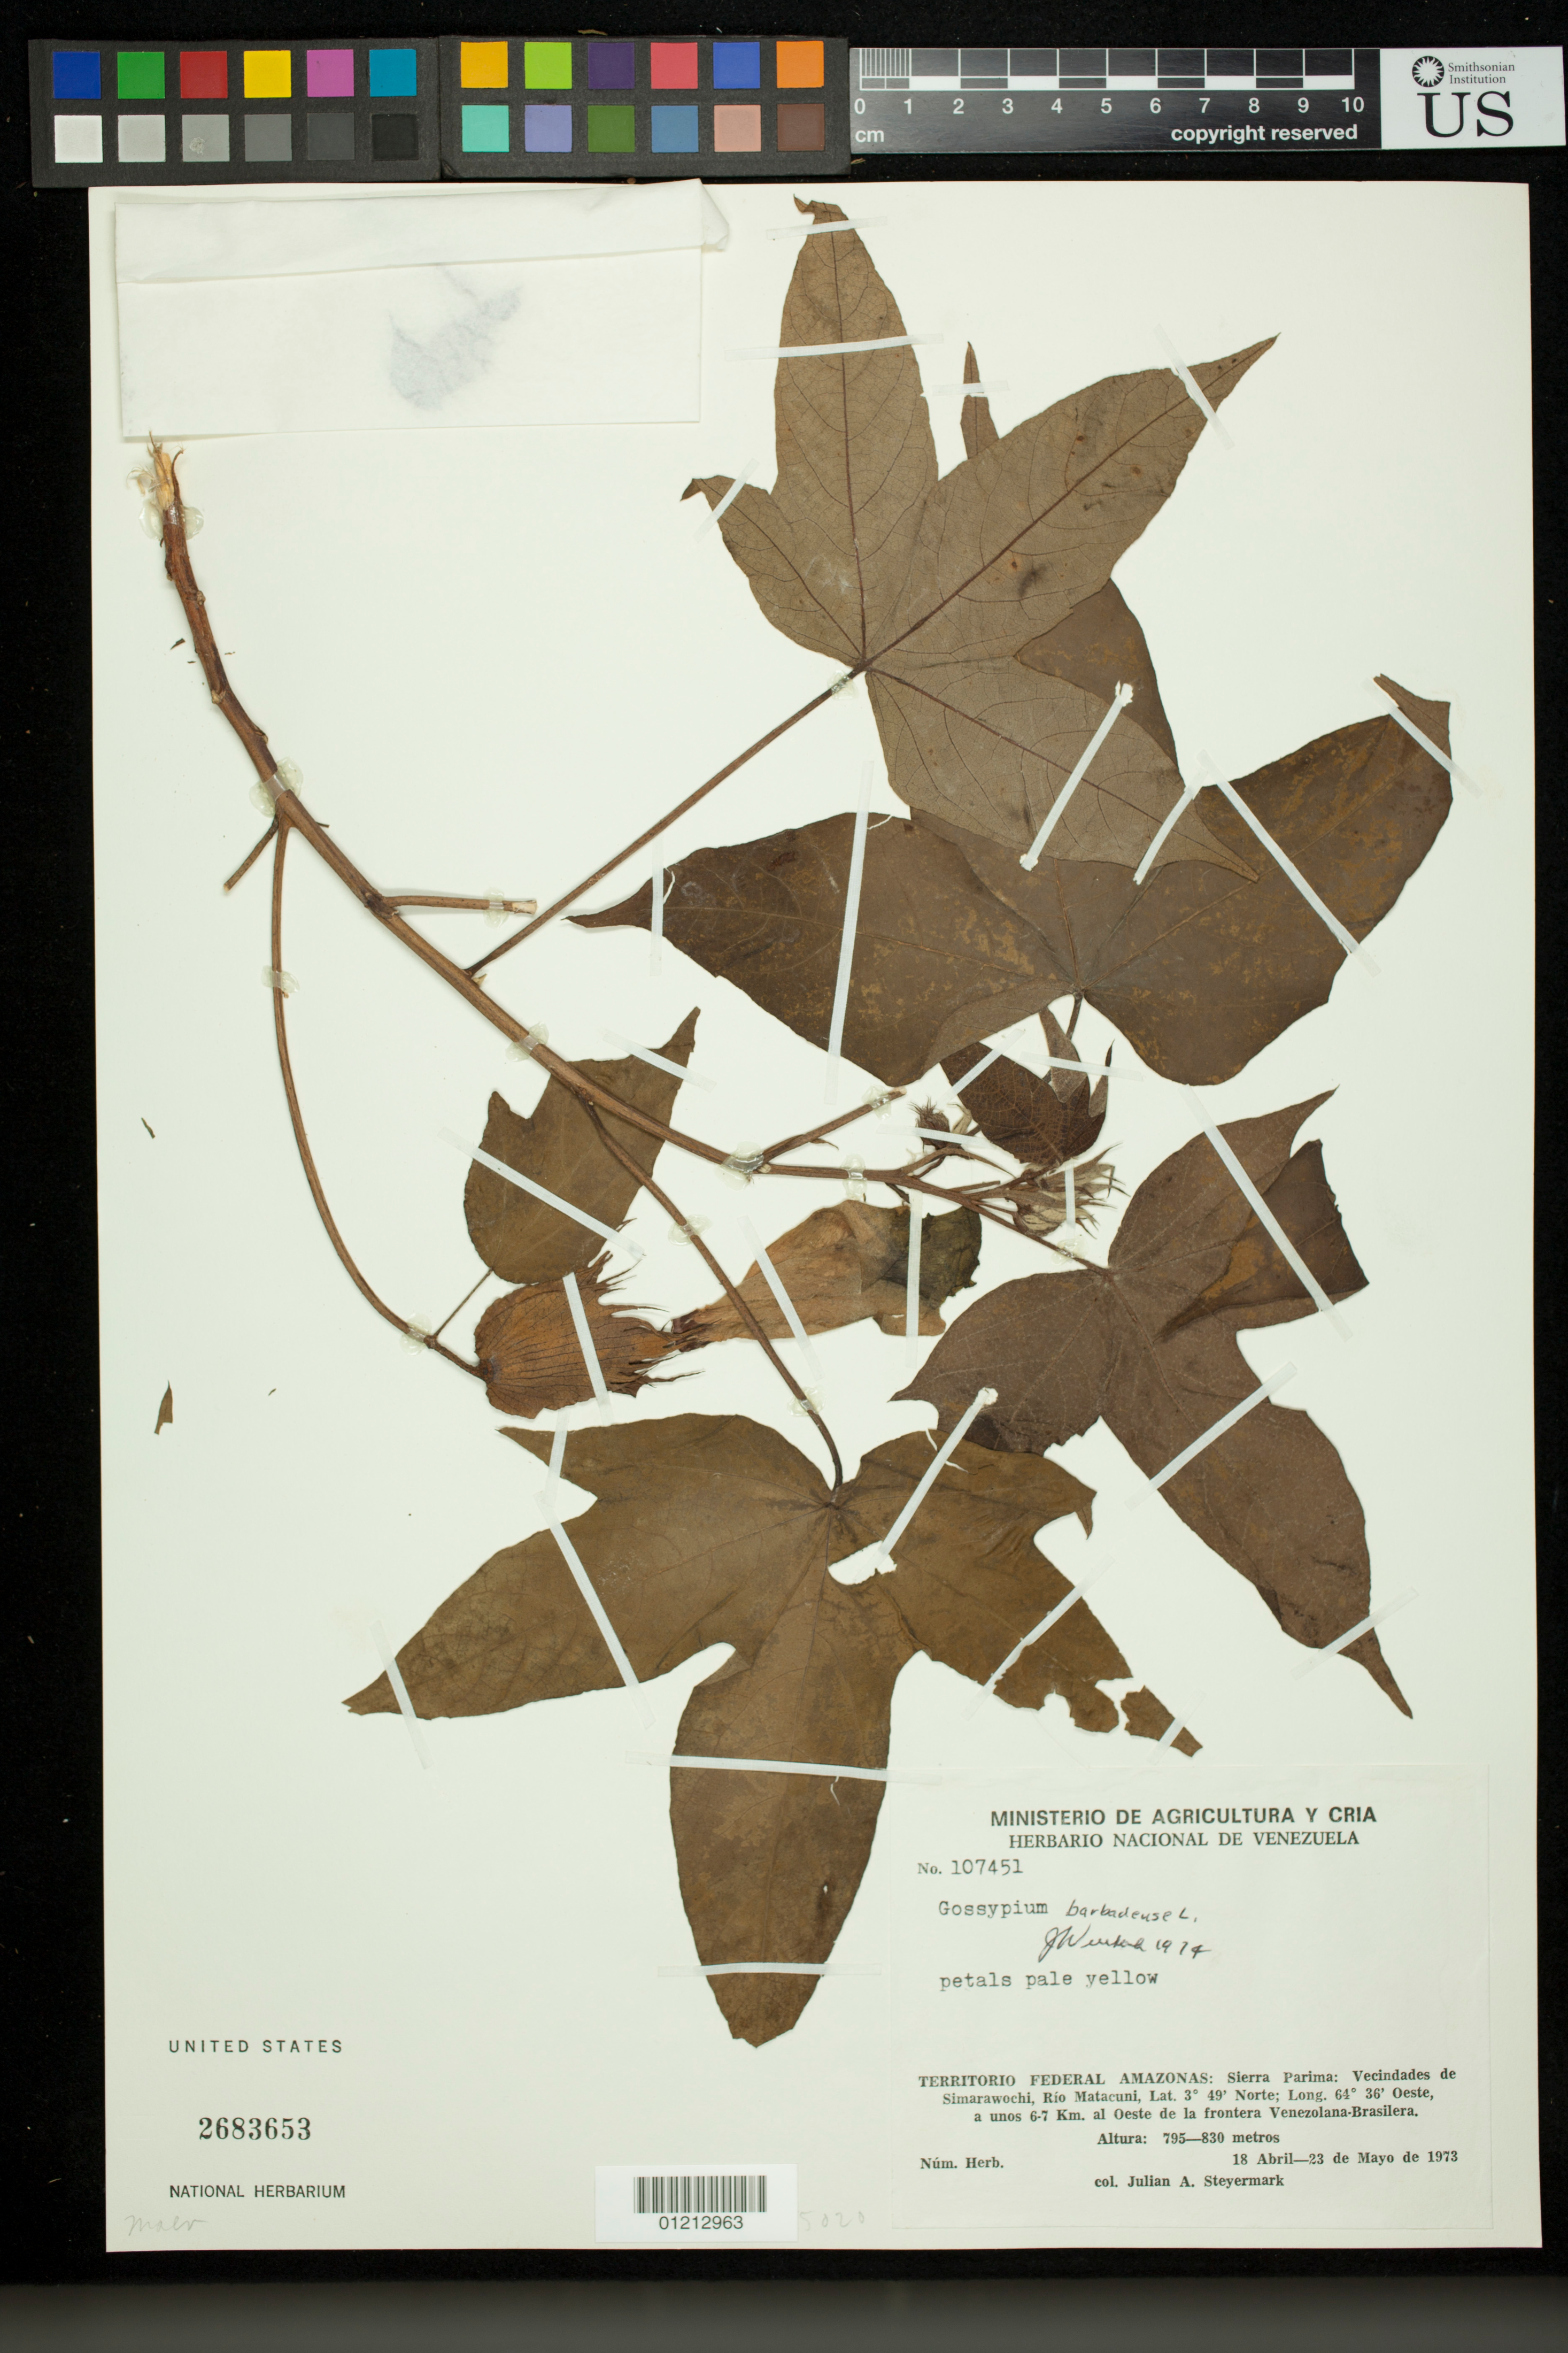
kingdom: Plantae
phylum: Tracheophyta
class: Magnoliopsida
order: Malvales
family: Malvaceae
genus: Gossypium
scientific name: Gossypium barbadense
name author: L.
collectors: J. Steyermark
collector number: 107451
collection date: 1973-04-18/1973-05-23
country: Venezuela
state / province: Amazonas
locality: Sierra Parima: Vecindades de Simarawochi, Rio Matacuni, a unos 6-7 Km. al Oeste de la frontera Venezolana-Brasilera.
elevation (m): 795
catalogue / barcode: US 2683653